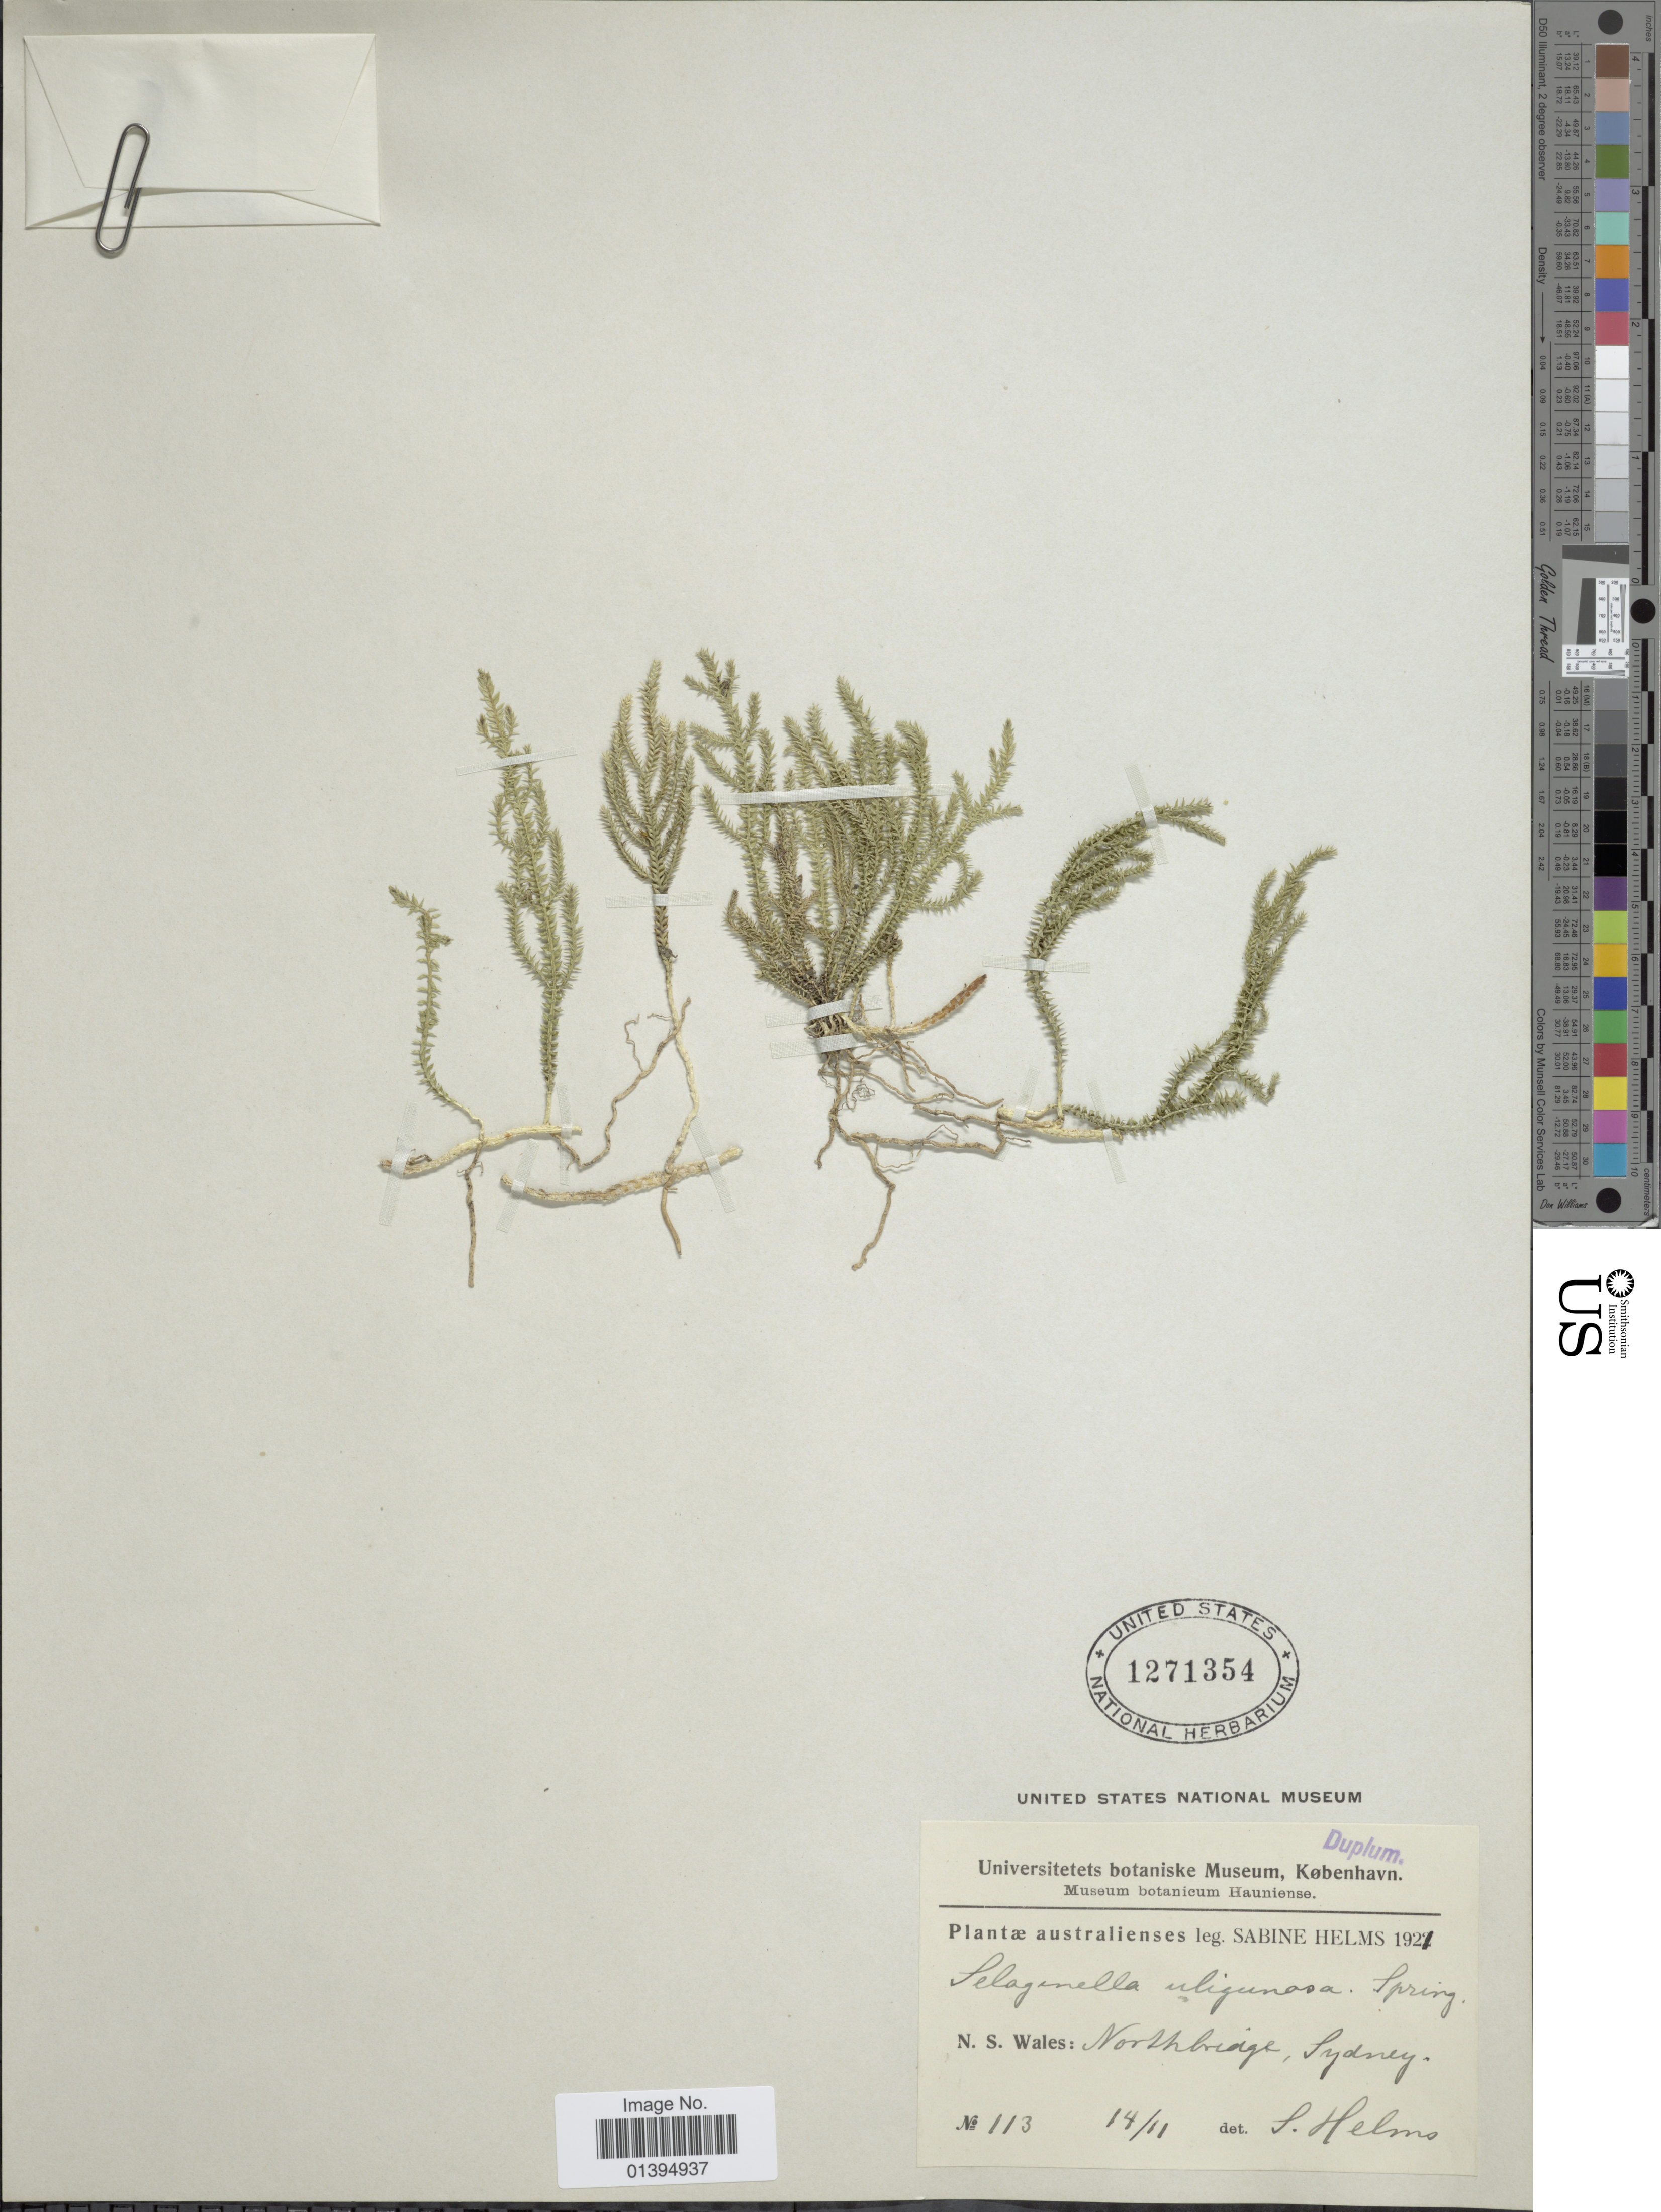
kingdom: Plantae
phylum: Tracheophyta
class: Lycopodiopsida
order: Selaginellales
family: Selaginellaceae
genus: Selaginella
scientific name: Selaginella uliginosa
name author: Spring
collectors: S. Helms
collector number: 113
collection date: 1921-11-14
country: Australia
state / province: New South Wales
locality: Northbridge, Sydney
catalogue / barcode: US 1271354